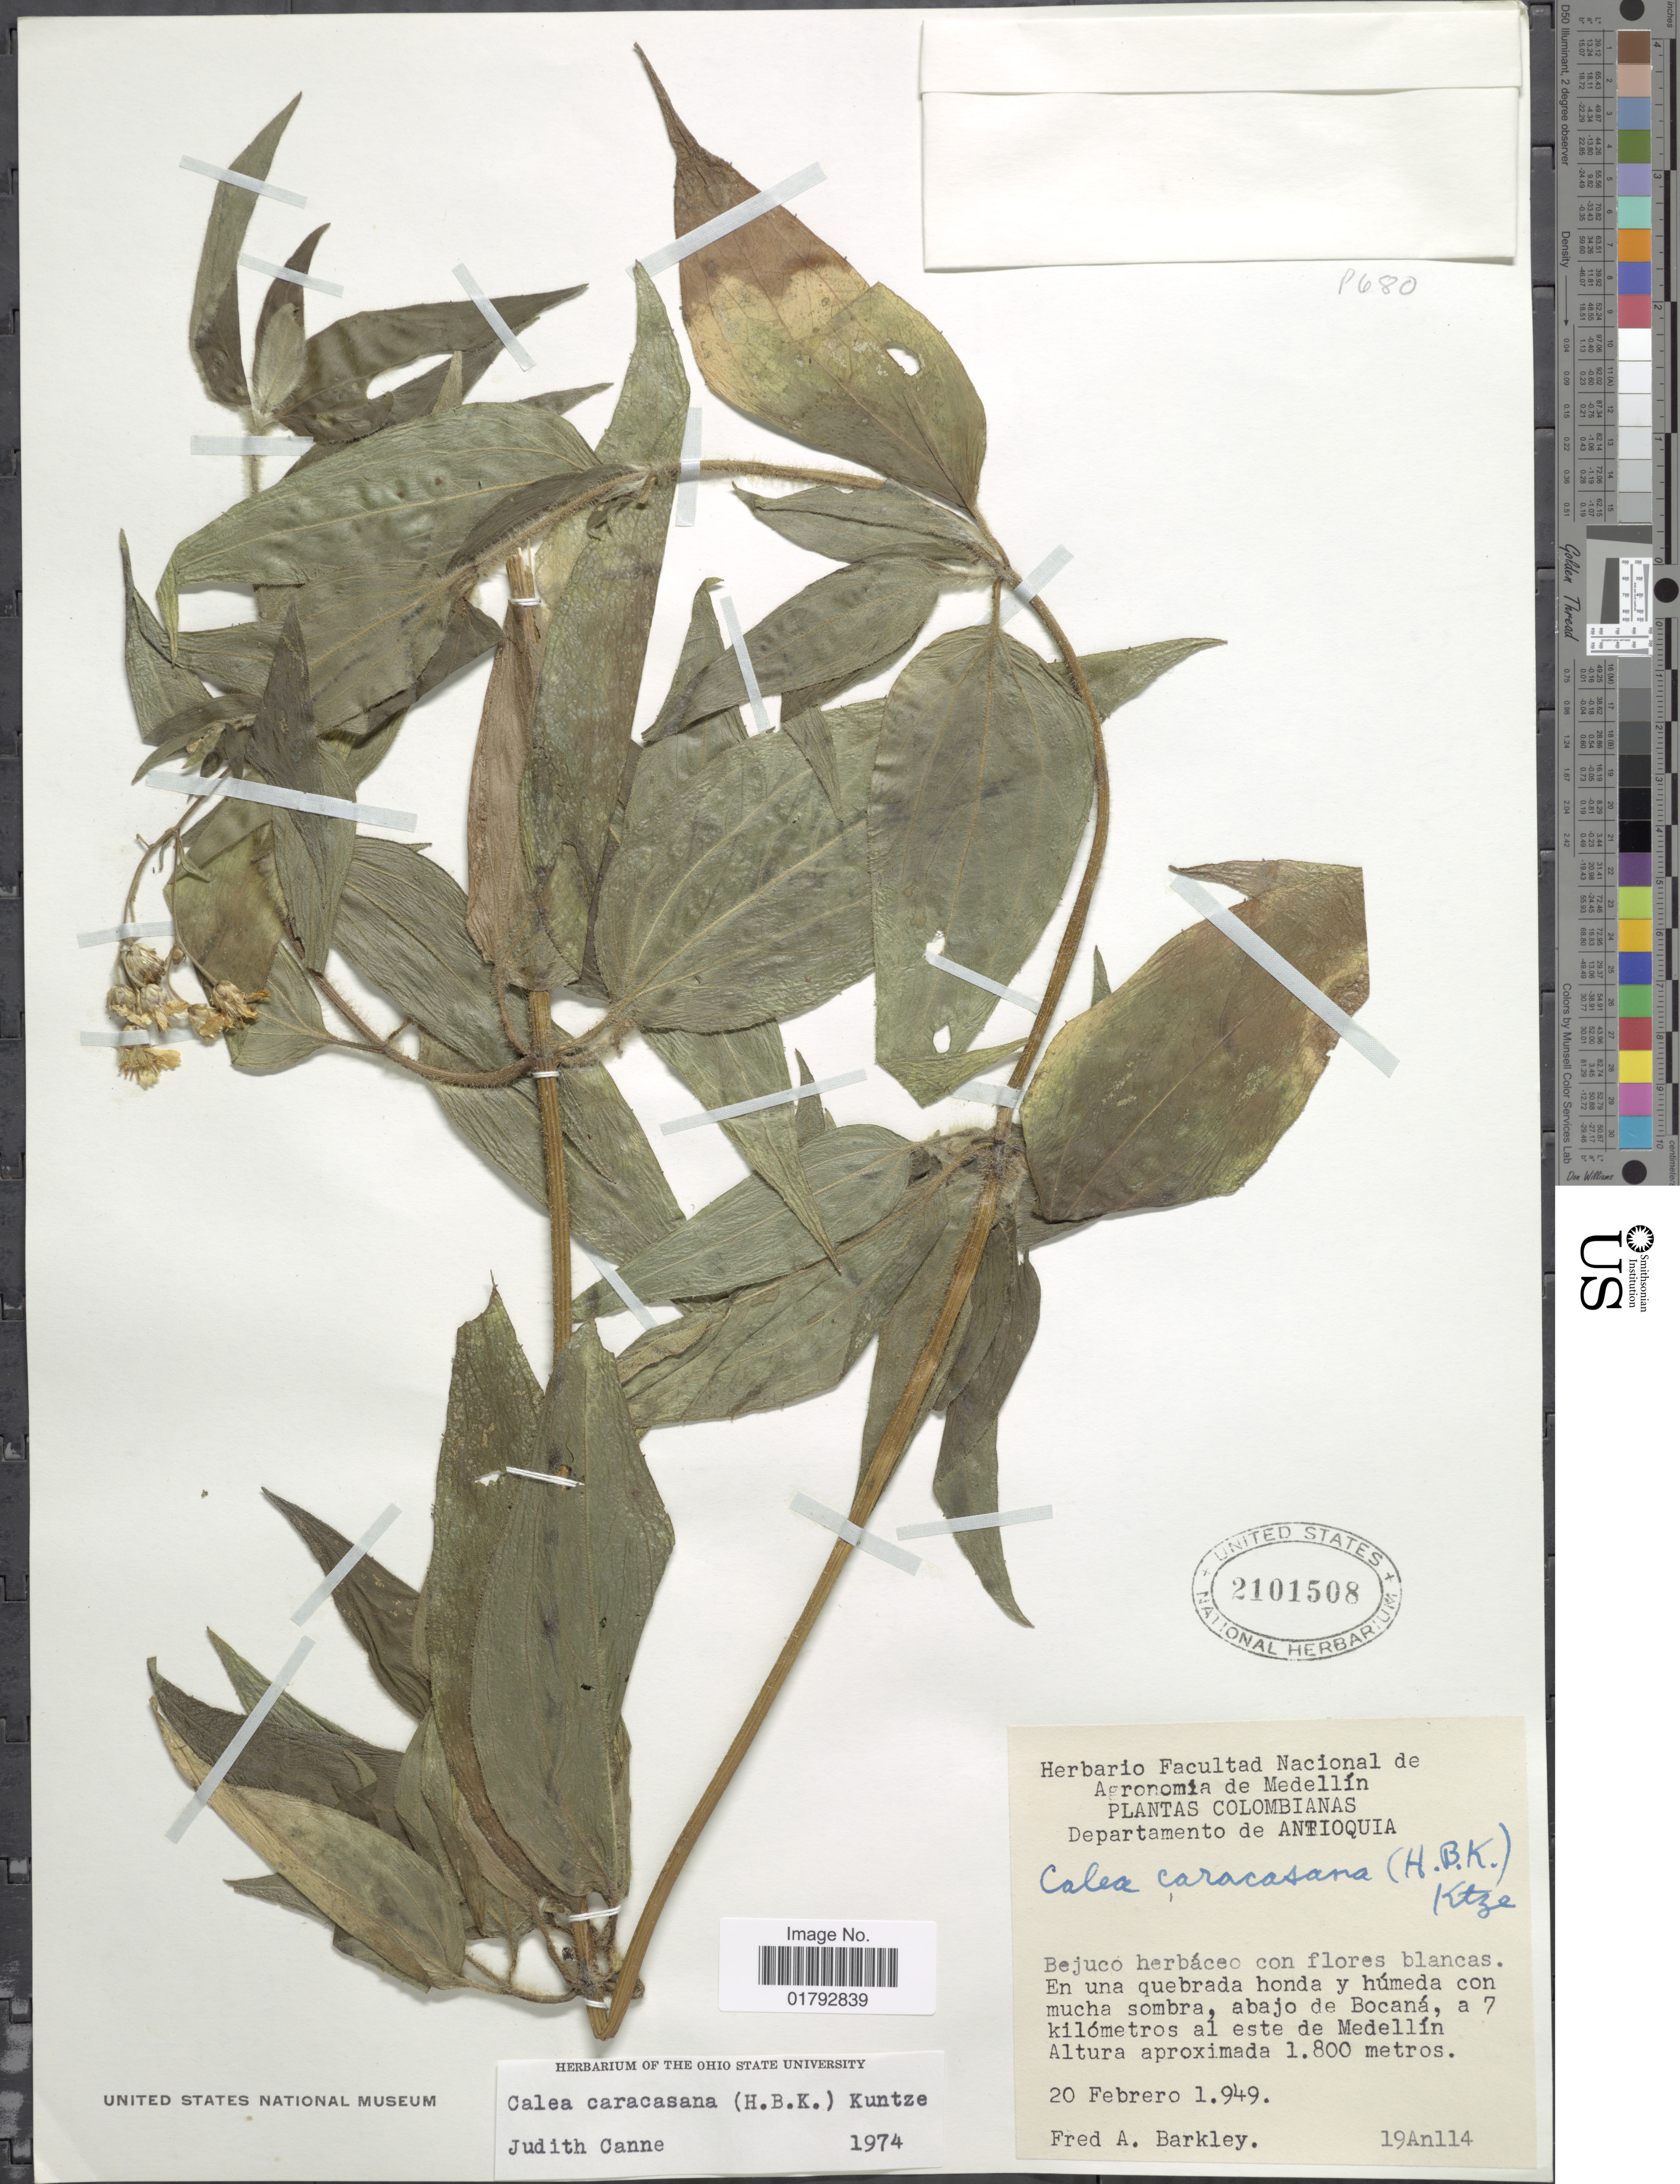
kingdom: Plantae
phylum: Tracheophyta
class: Magnoliopsida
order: Asterales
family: Asteraceae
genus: Alloispermum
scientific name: Alloispermum caracasanum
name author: (Kunth) H. Rob.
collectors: F. A. Barkley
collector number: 19An114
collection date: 1949-02-20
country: Colombia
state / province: Antioquia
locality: Departamento de Antioquia. Abajo de Bocana, a 7 Kilometros al este de Medellin.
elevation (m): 1800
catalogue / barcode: US 2101508